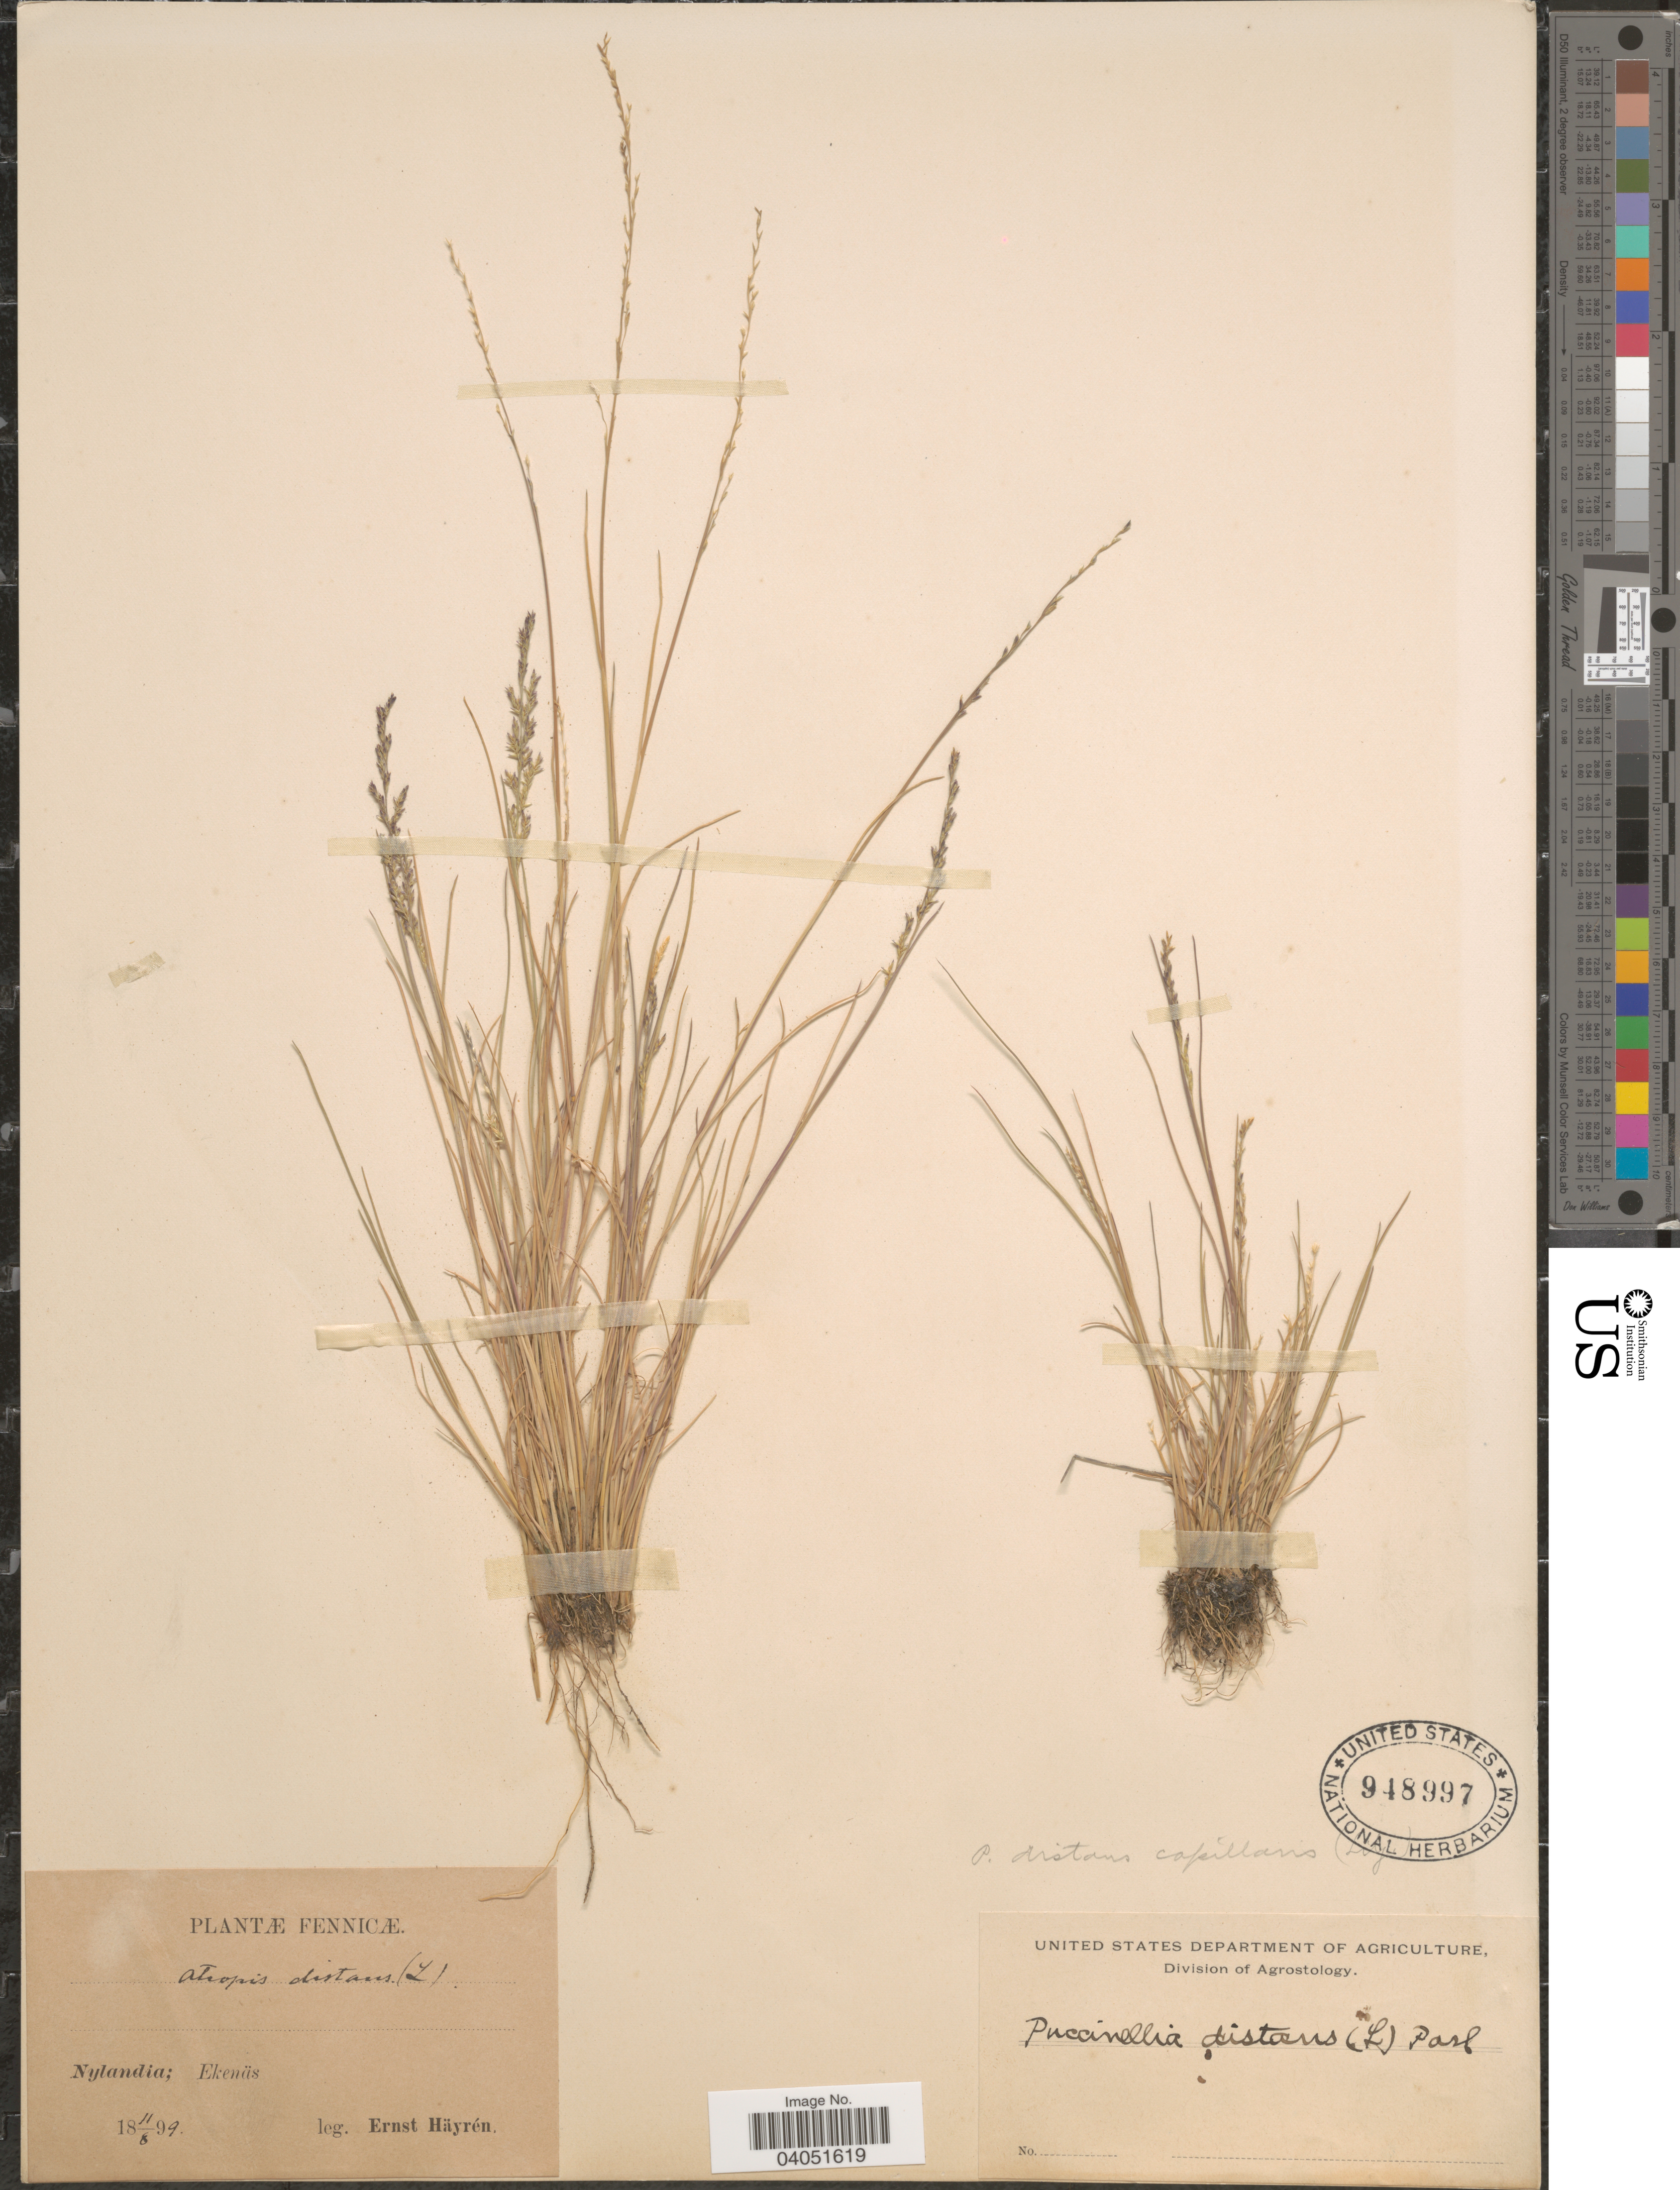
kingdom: Plantae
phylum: Tracheophyta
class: Liliopsida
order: Poales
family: Poaceae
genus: Puccinellia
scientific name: Puccinellia distans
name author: (Jacq.) Parl.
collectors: E. Hayren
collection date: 1899-08-11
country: Finland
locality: Fennicæ. Nylandia; Ekenäs.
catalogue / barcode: US 948997